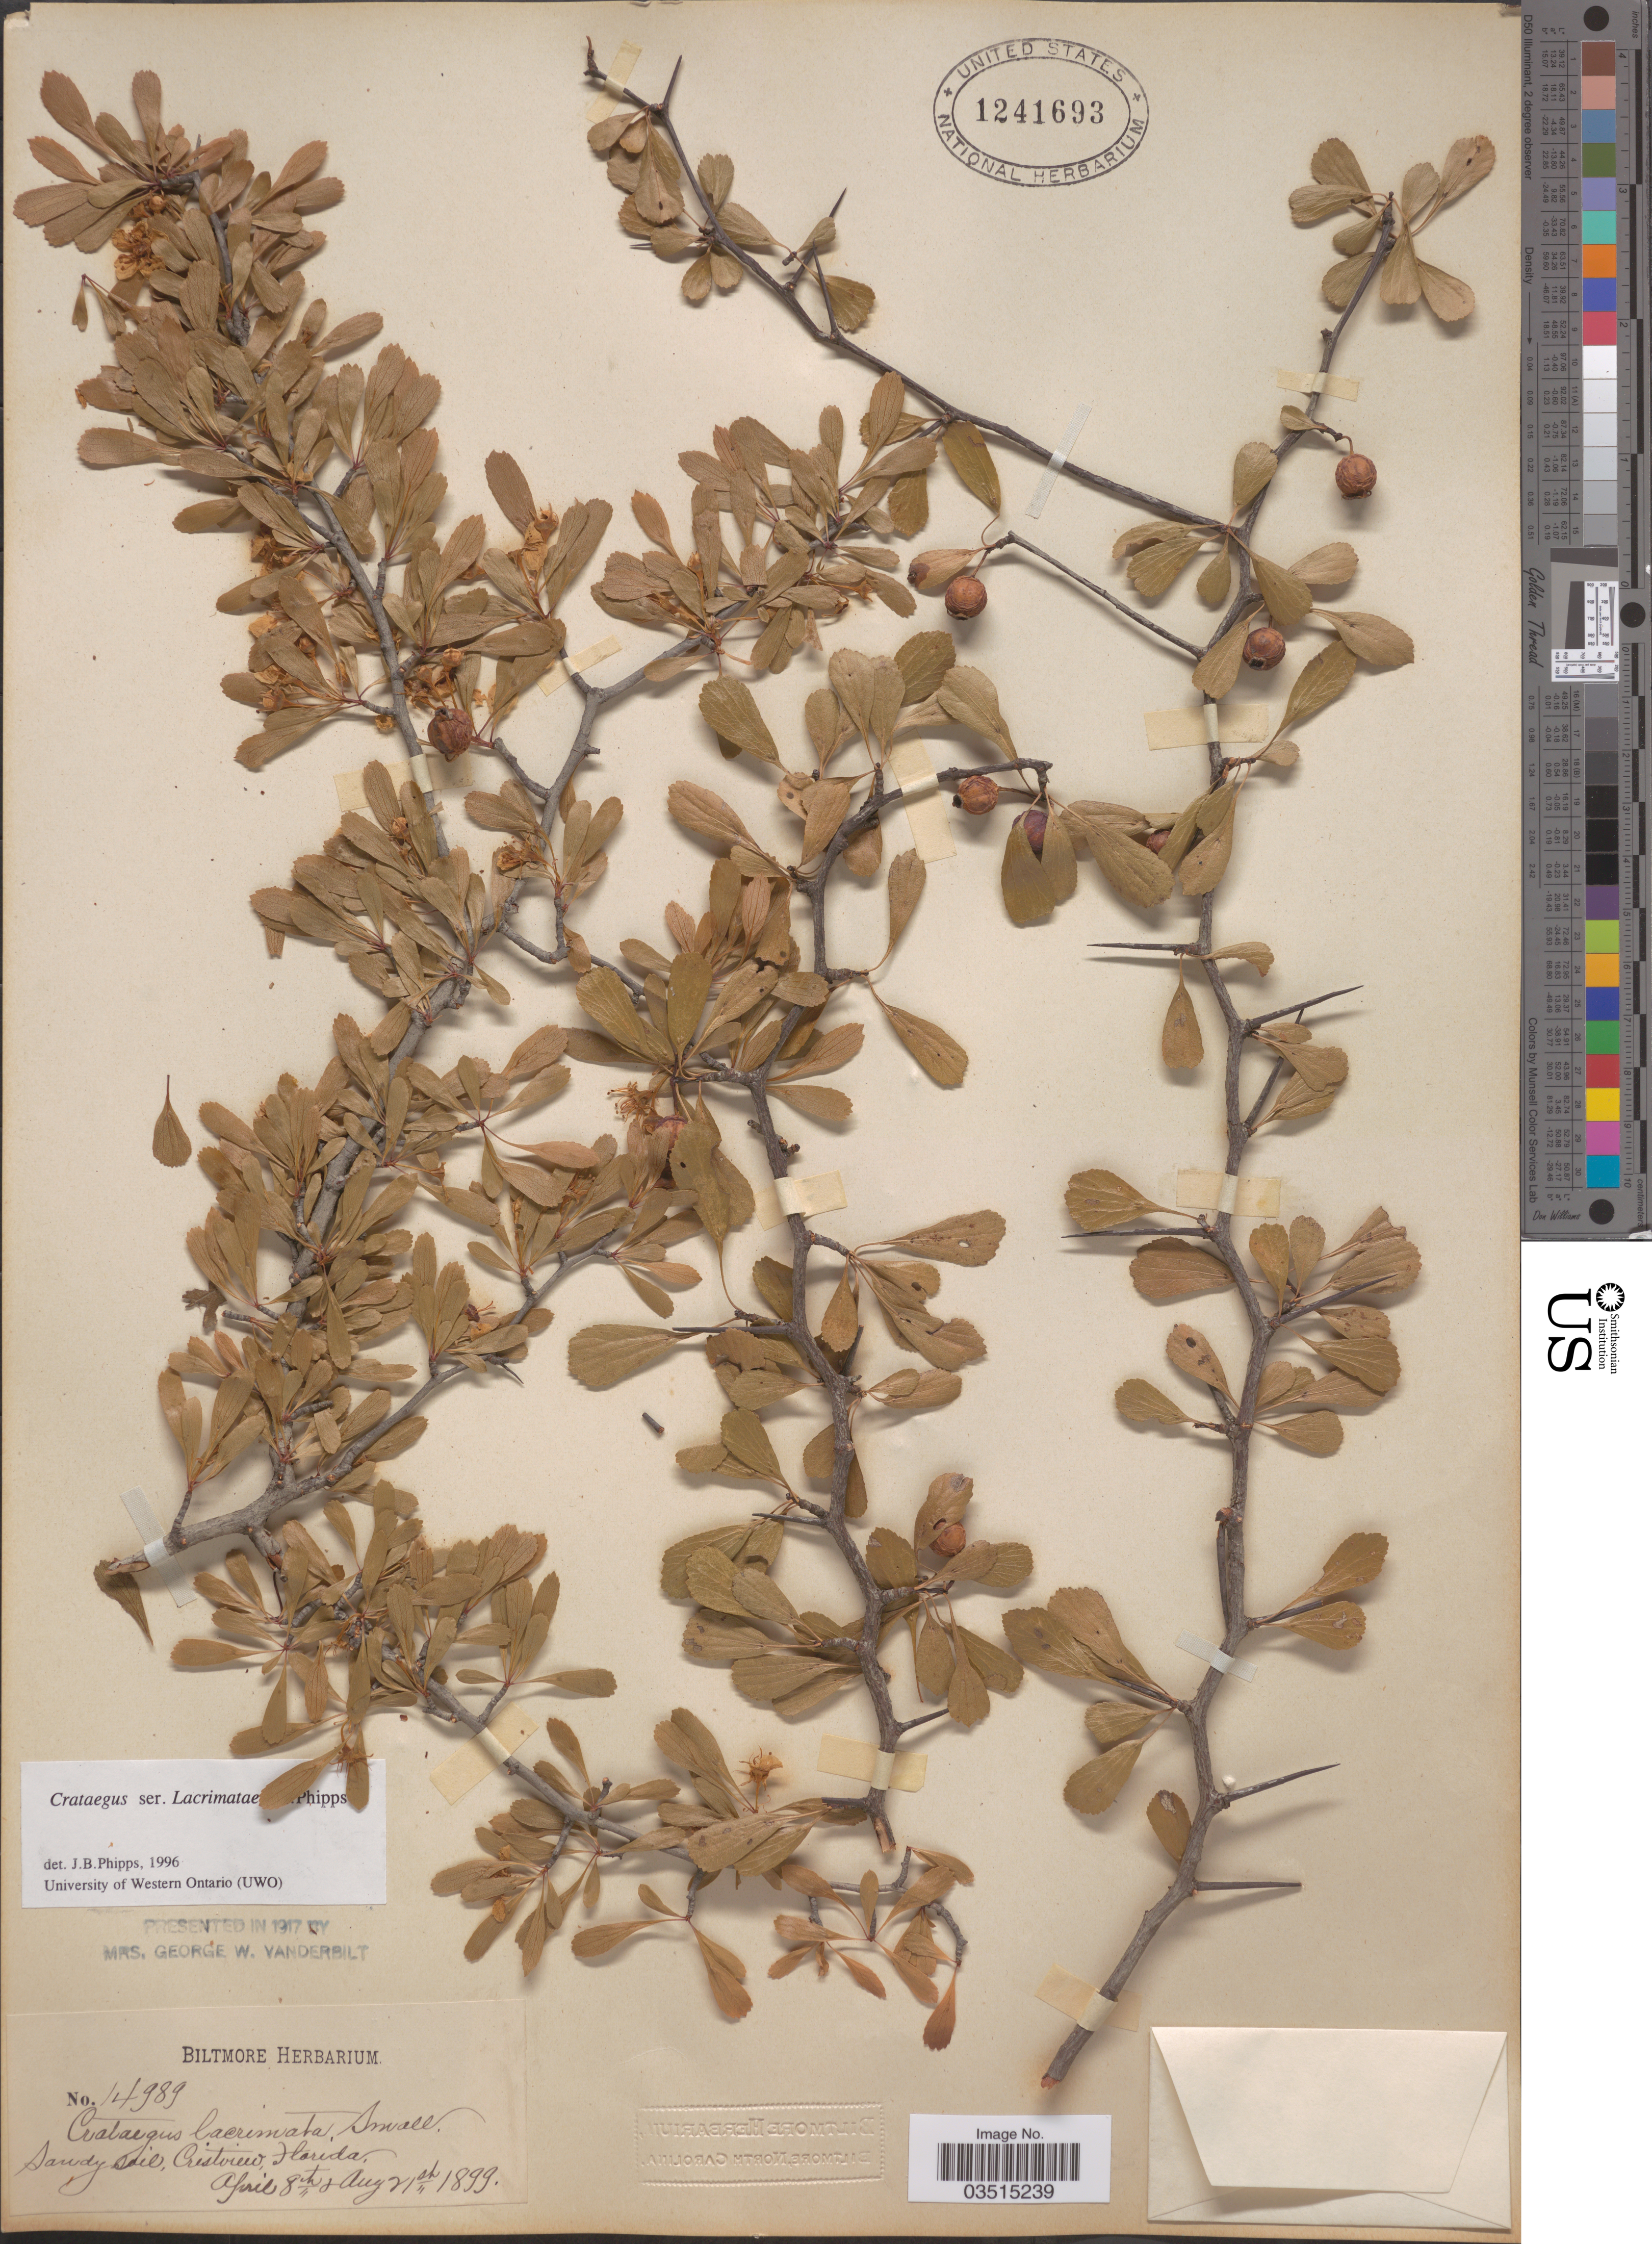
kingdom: Plantae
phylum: Tracheophyta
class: Magnoliopsida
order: Rosales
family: Rosaceae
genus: Crataegus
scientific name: Crataegus lacrimata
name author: Small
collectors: ex herb. Biltmore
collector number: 14989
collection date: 1899-04-08/1899-08-21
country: United States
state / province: Florida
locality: Sandy soil, Crestview.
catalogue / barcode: US 1241693